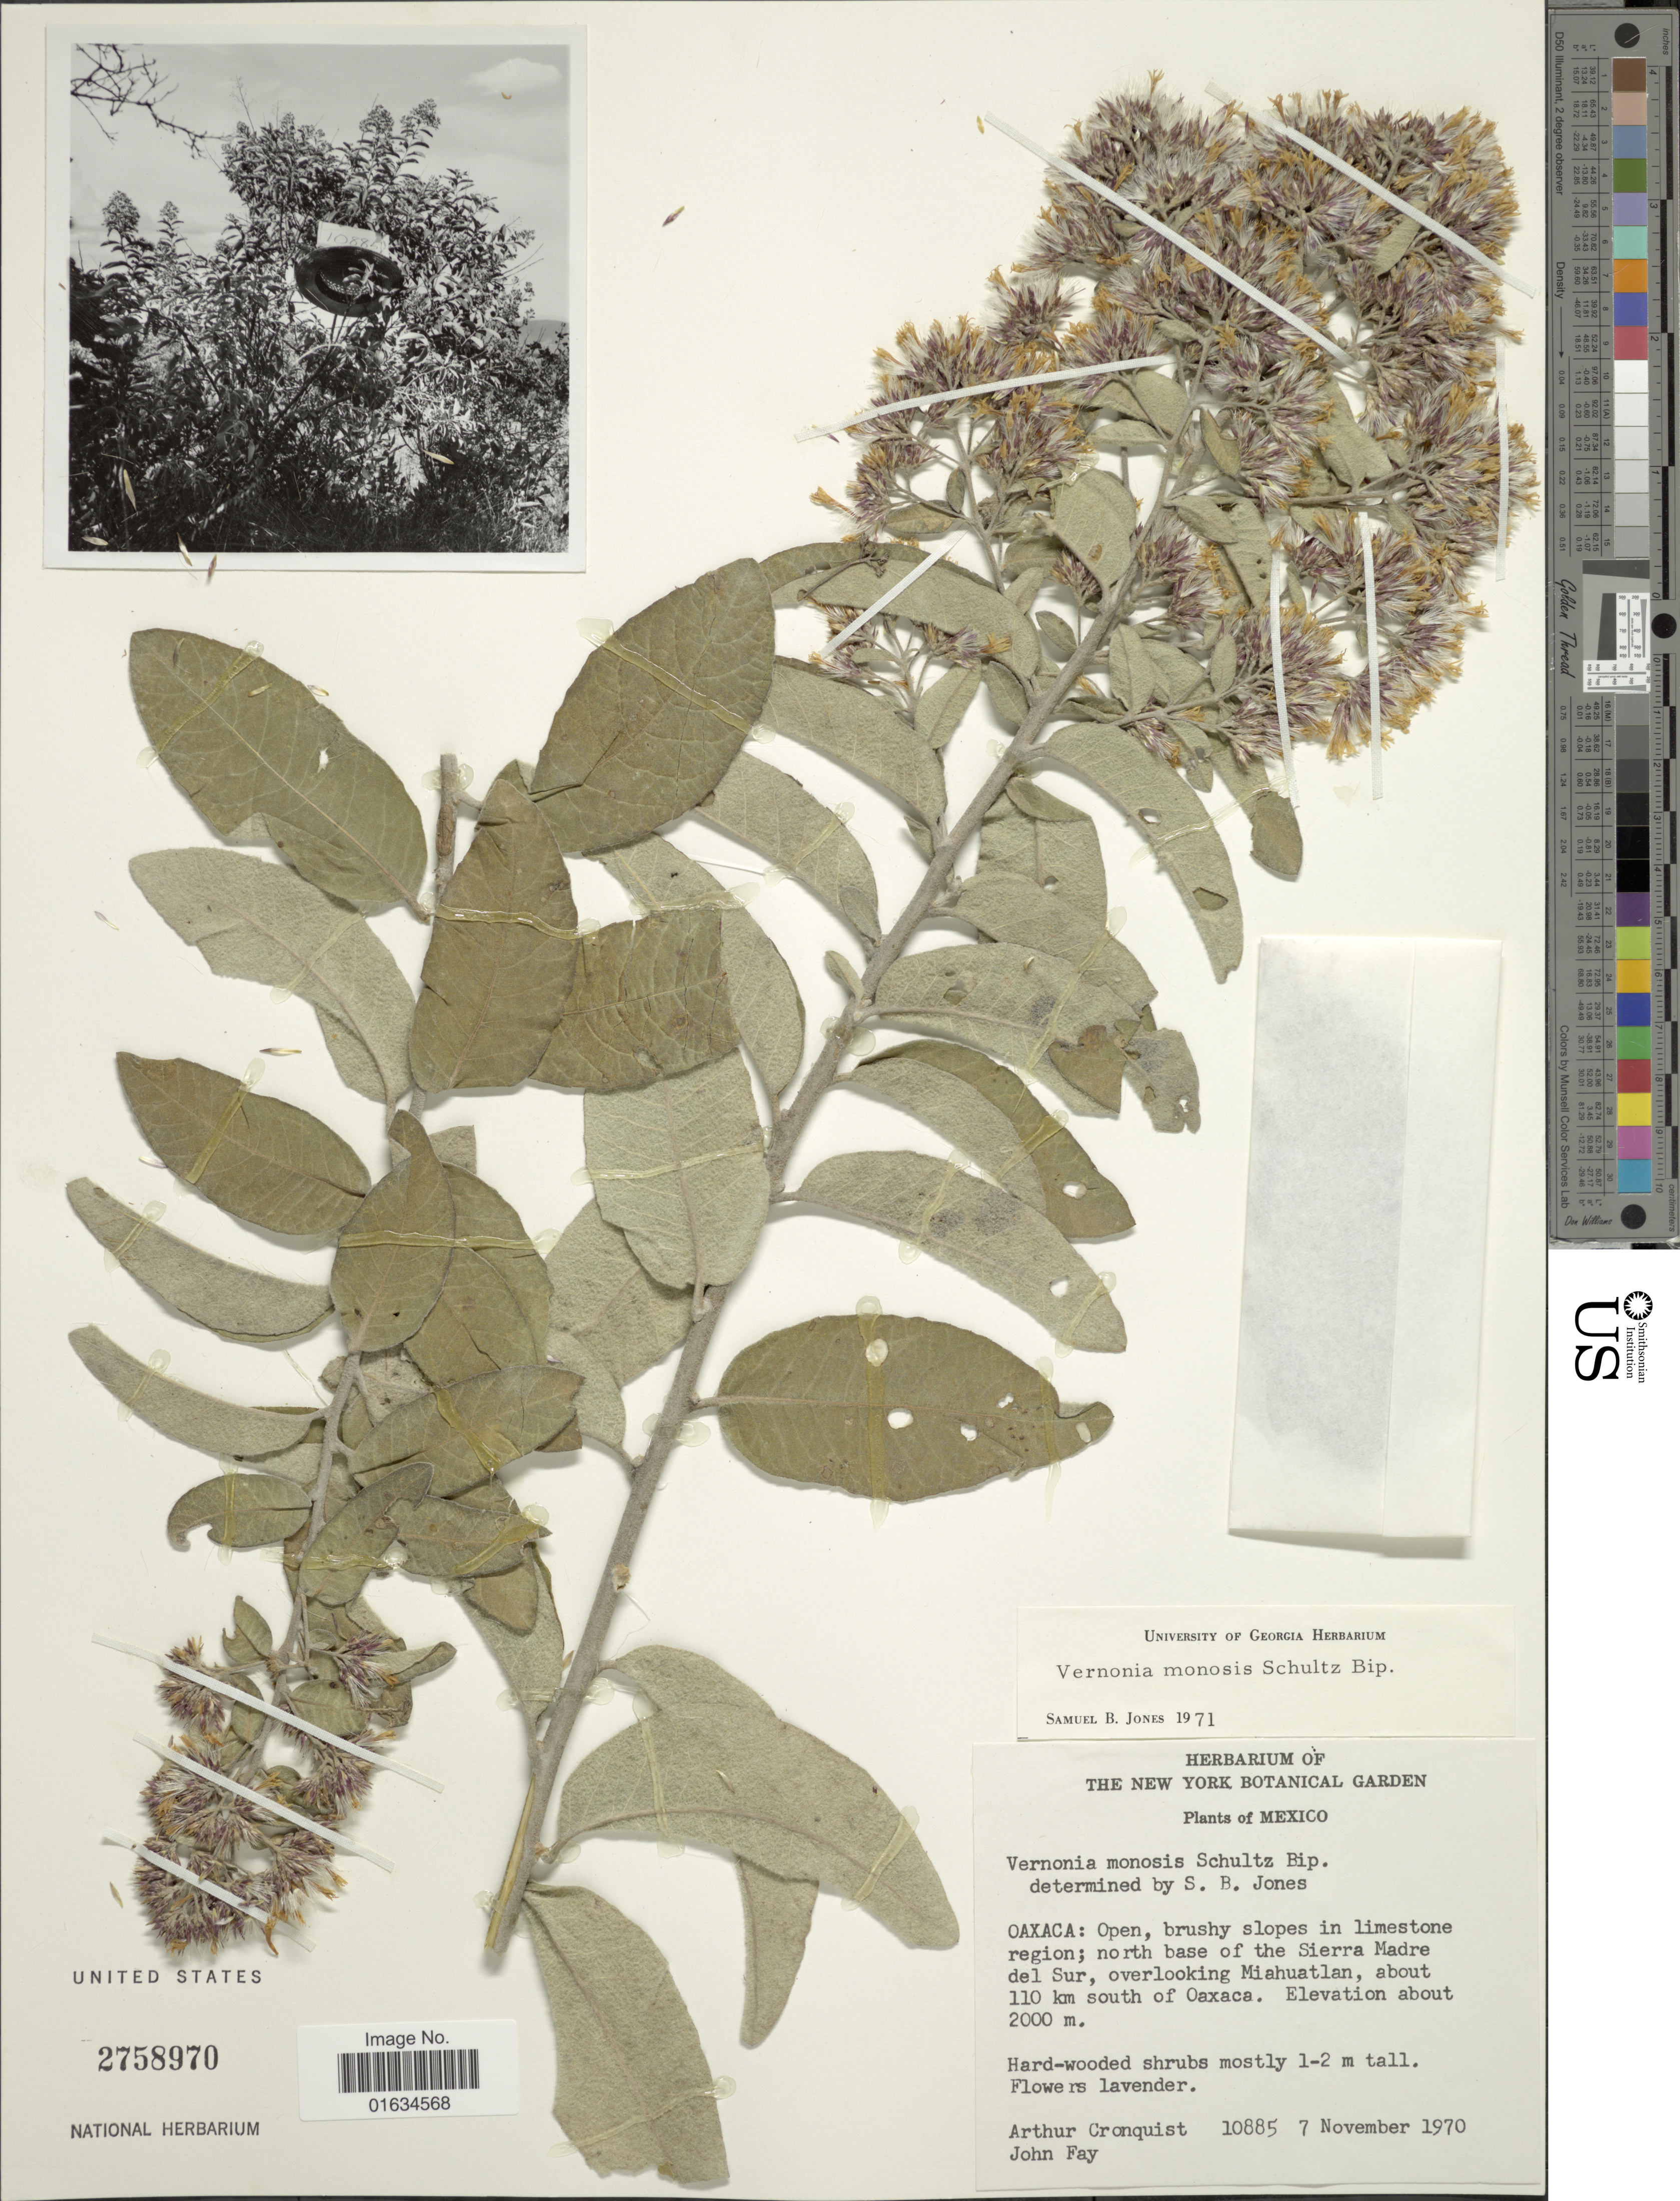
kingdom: Plantae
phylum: Tracheophyta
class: Magnoliopsida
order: Asterales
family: Asteraceae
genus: Vernonia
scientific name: Vernonia paniculata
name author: DC.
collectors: A. J. Cronquist & J. M. Fay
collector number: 10885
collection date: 1970-11-07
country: Mexico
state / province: Oaxaca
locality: Brushy slopes in limestones region; north base of the Sierra Madre del Sur, overlooking Miahuatlan, about 110 km south of Oaxaca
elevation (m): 2000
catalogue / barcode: US 2758970